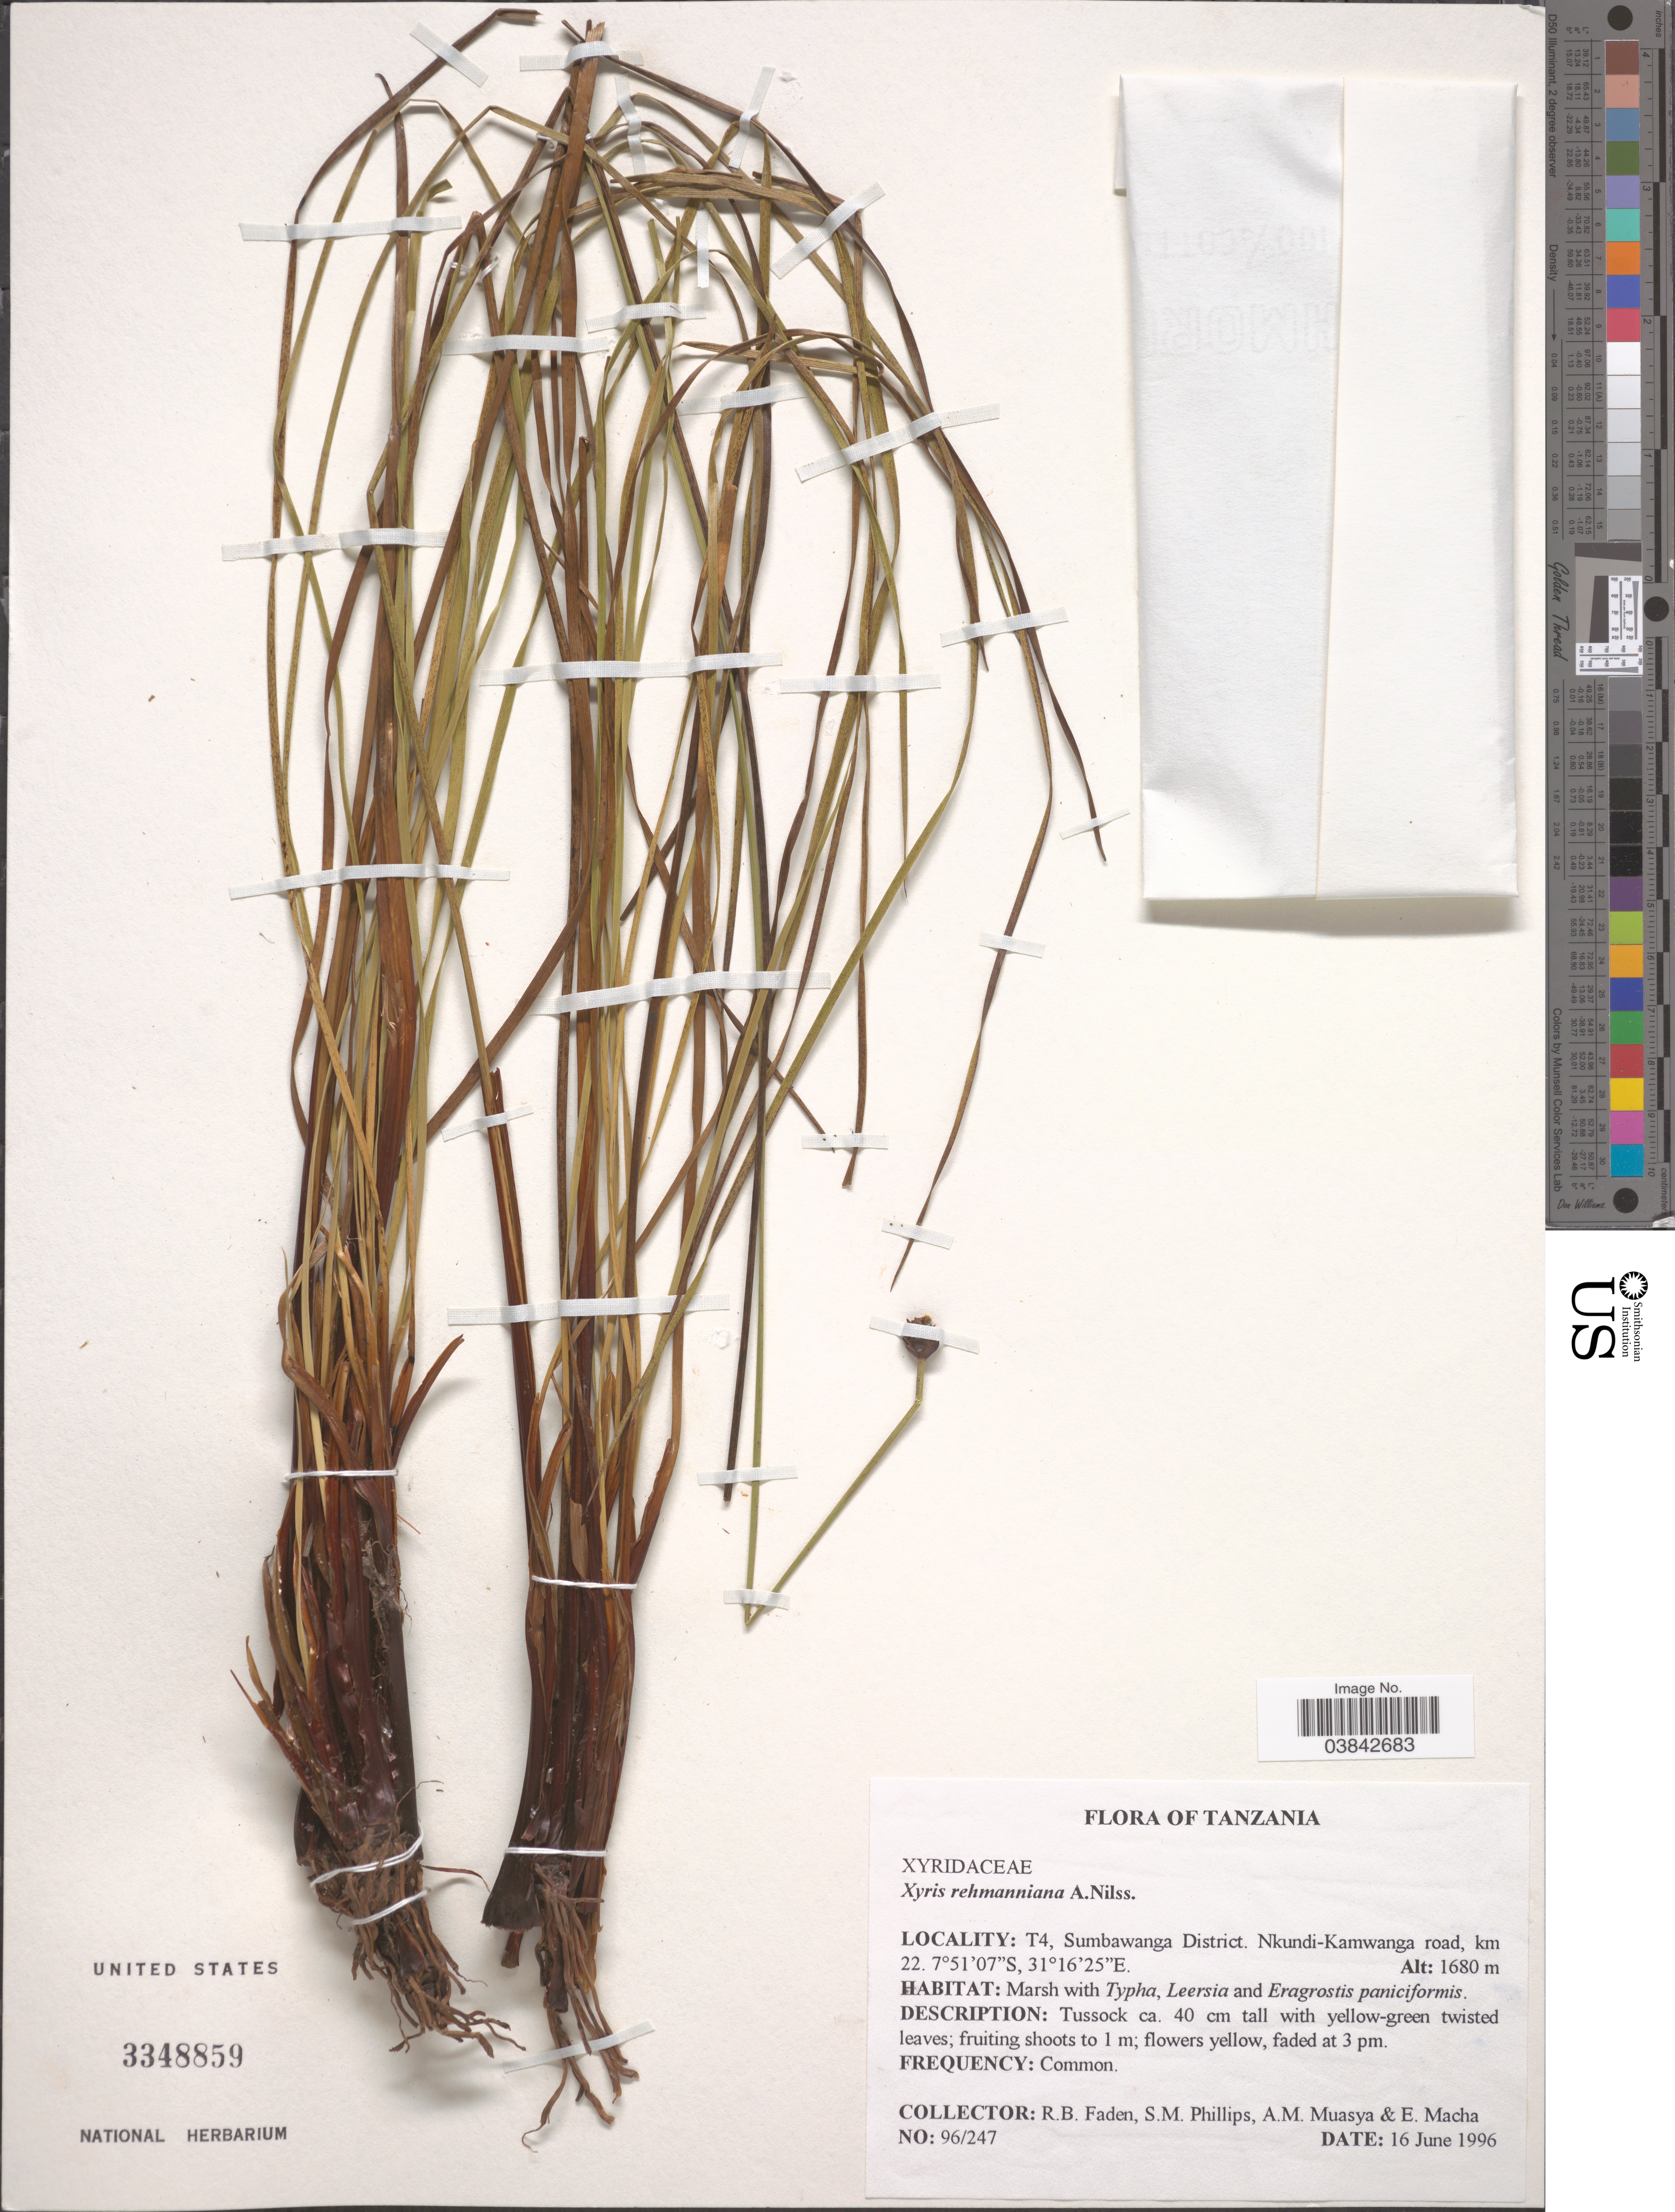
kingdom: Plantae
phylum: Tracheophyta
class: Liliopsida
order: Poales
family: Xyridaceae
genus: Xyris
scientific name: Xyris rehmannii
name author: L.A. Nilsson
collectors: R. B. Faden, S. M. Phillips, A. Muasya & E. Macha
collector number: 96/247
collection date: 1996-06-16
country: Tanzania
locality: T4, Sumbawanga District. Nkundi-Kamwanga road, km 22.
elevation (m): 1680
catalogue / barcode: US 3348859